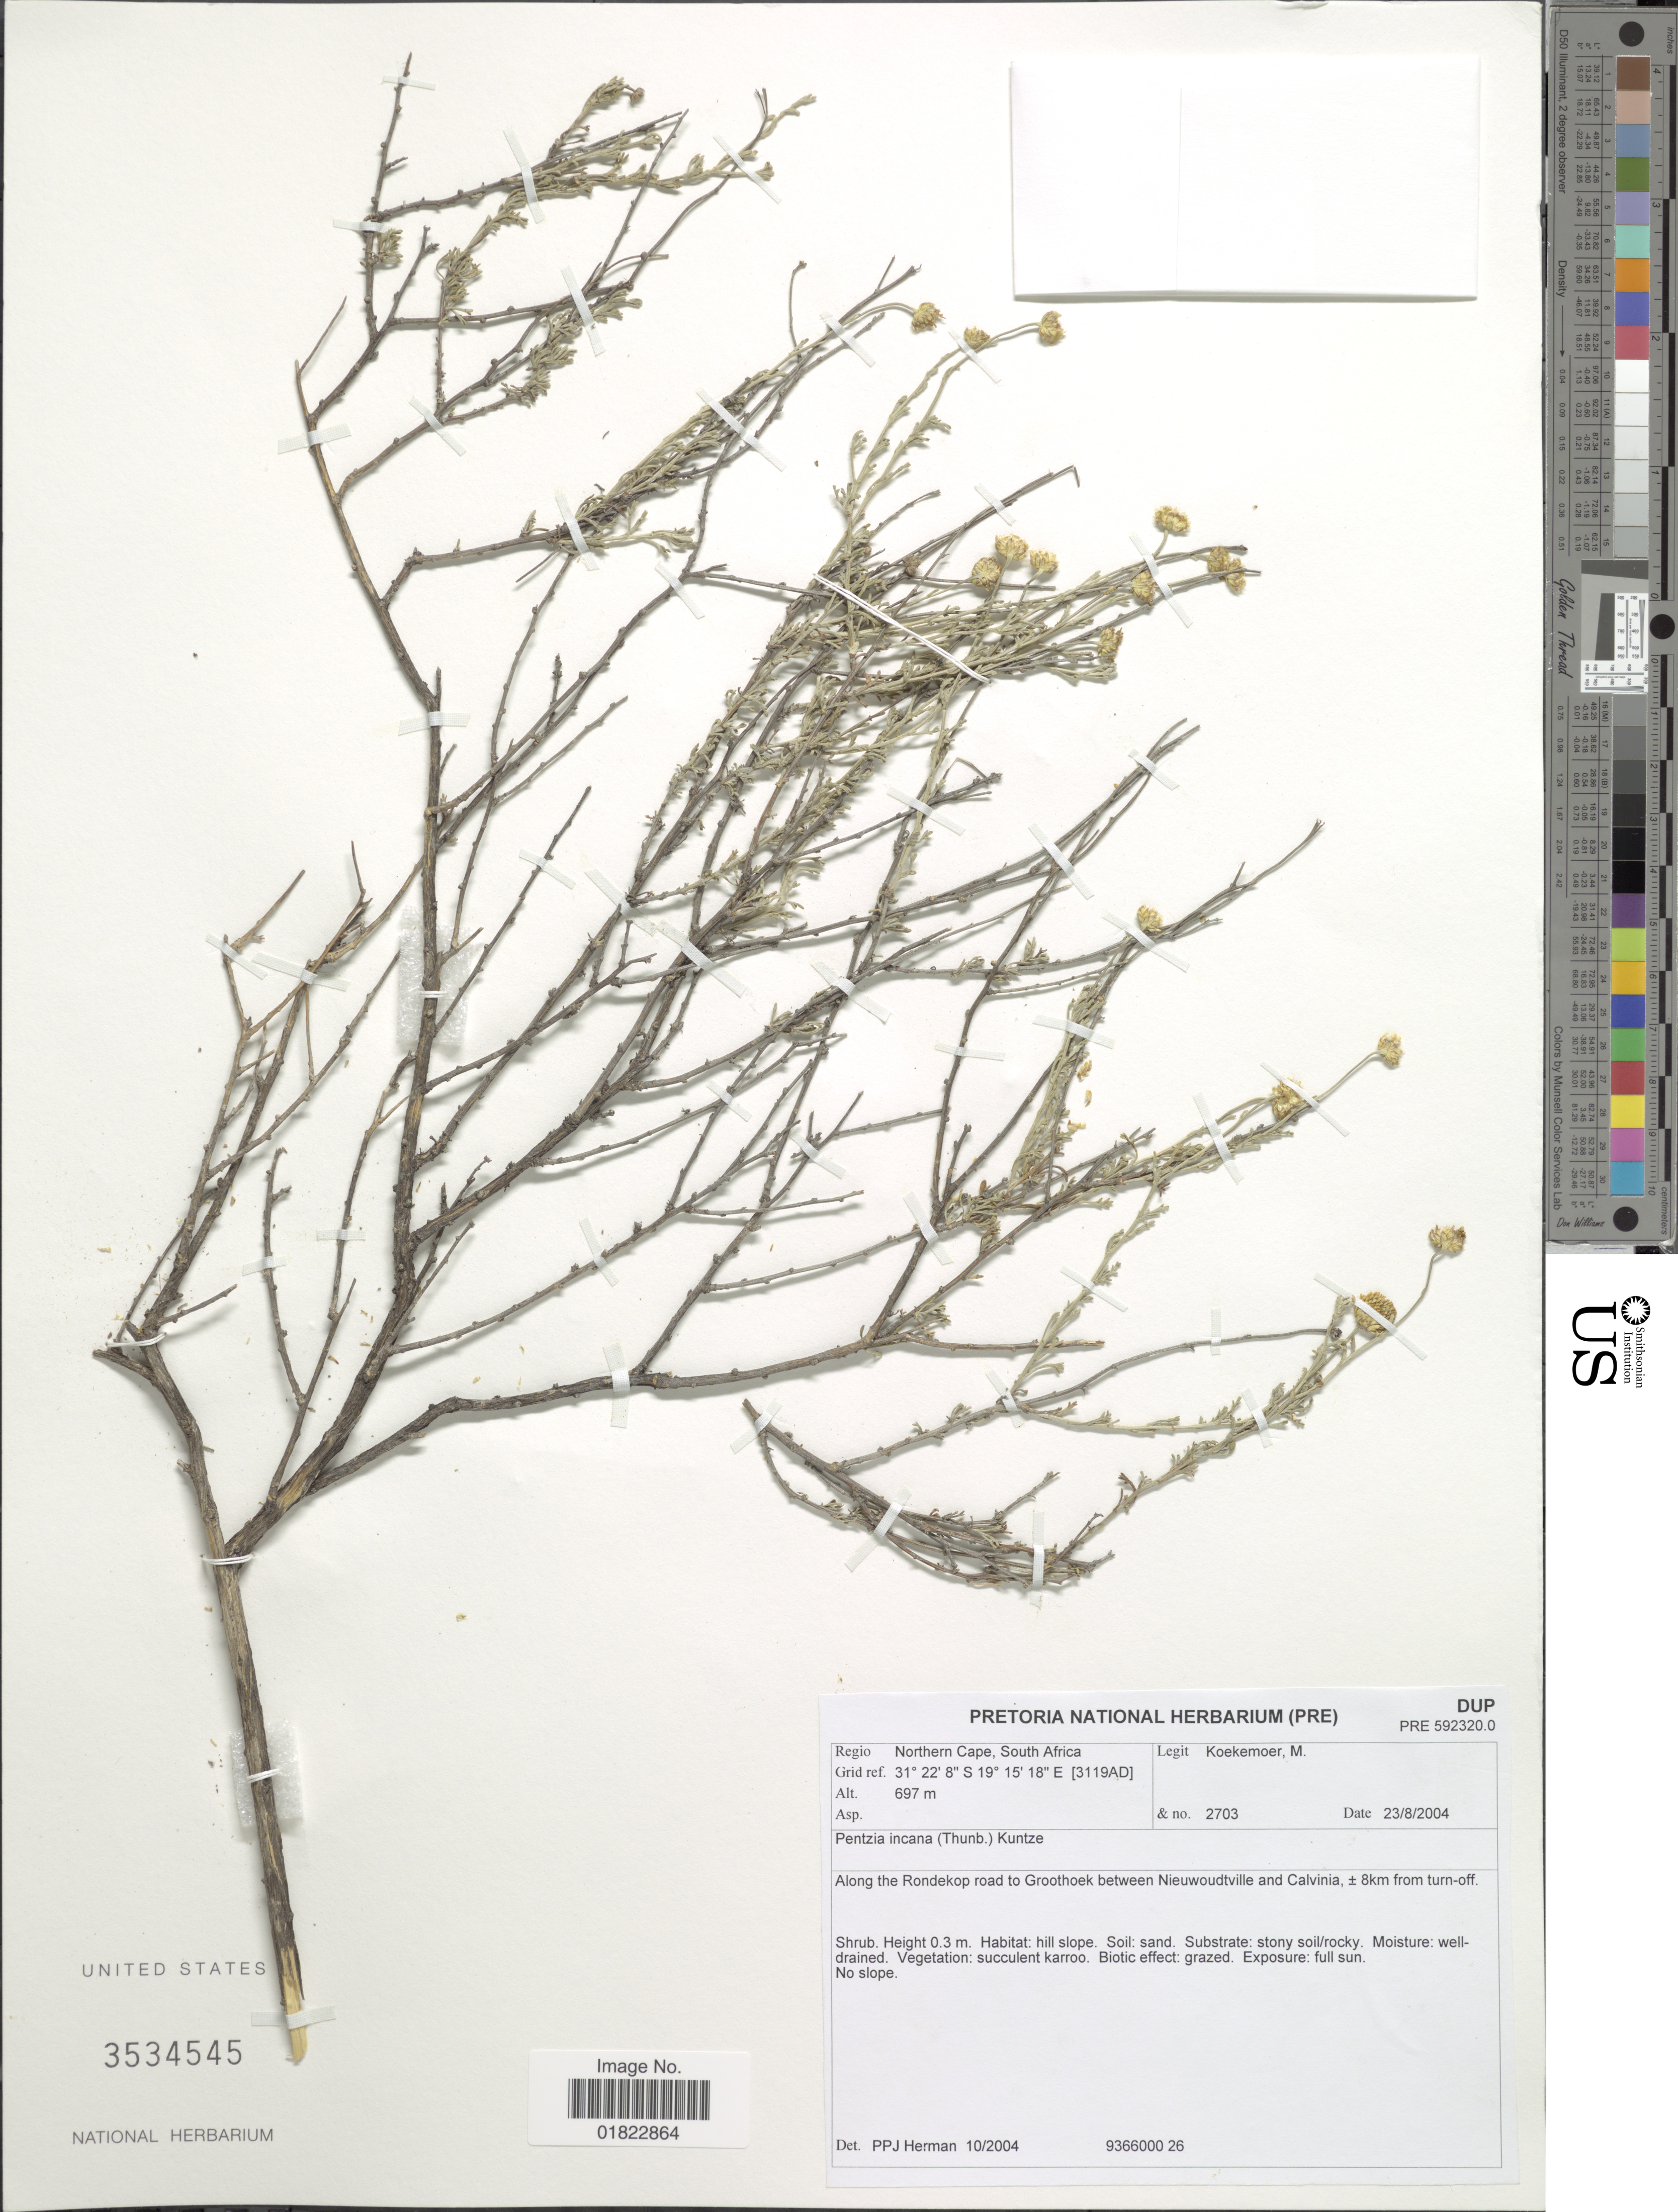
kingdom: Plantae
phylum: Tracheophyta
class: Magnoliopsida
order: Asterales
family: Asteraceae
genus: Pentzia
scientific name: Pentzia incana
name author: (Thunb.) Kuntze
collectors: M. Koekemoer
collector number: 2703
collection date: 2004-08-23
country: South Africa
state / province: Northern Cape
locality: Regio Northern Cape, South Africa. Along the Rondekop road to Groothoek between Nieuwoudtville and Calvinia, ±8km from turn-off.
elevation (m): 697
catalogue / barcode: US 3534545